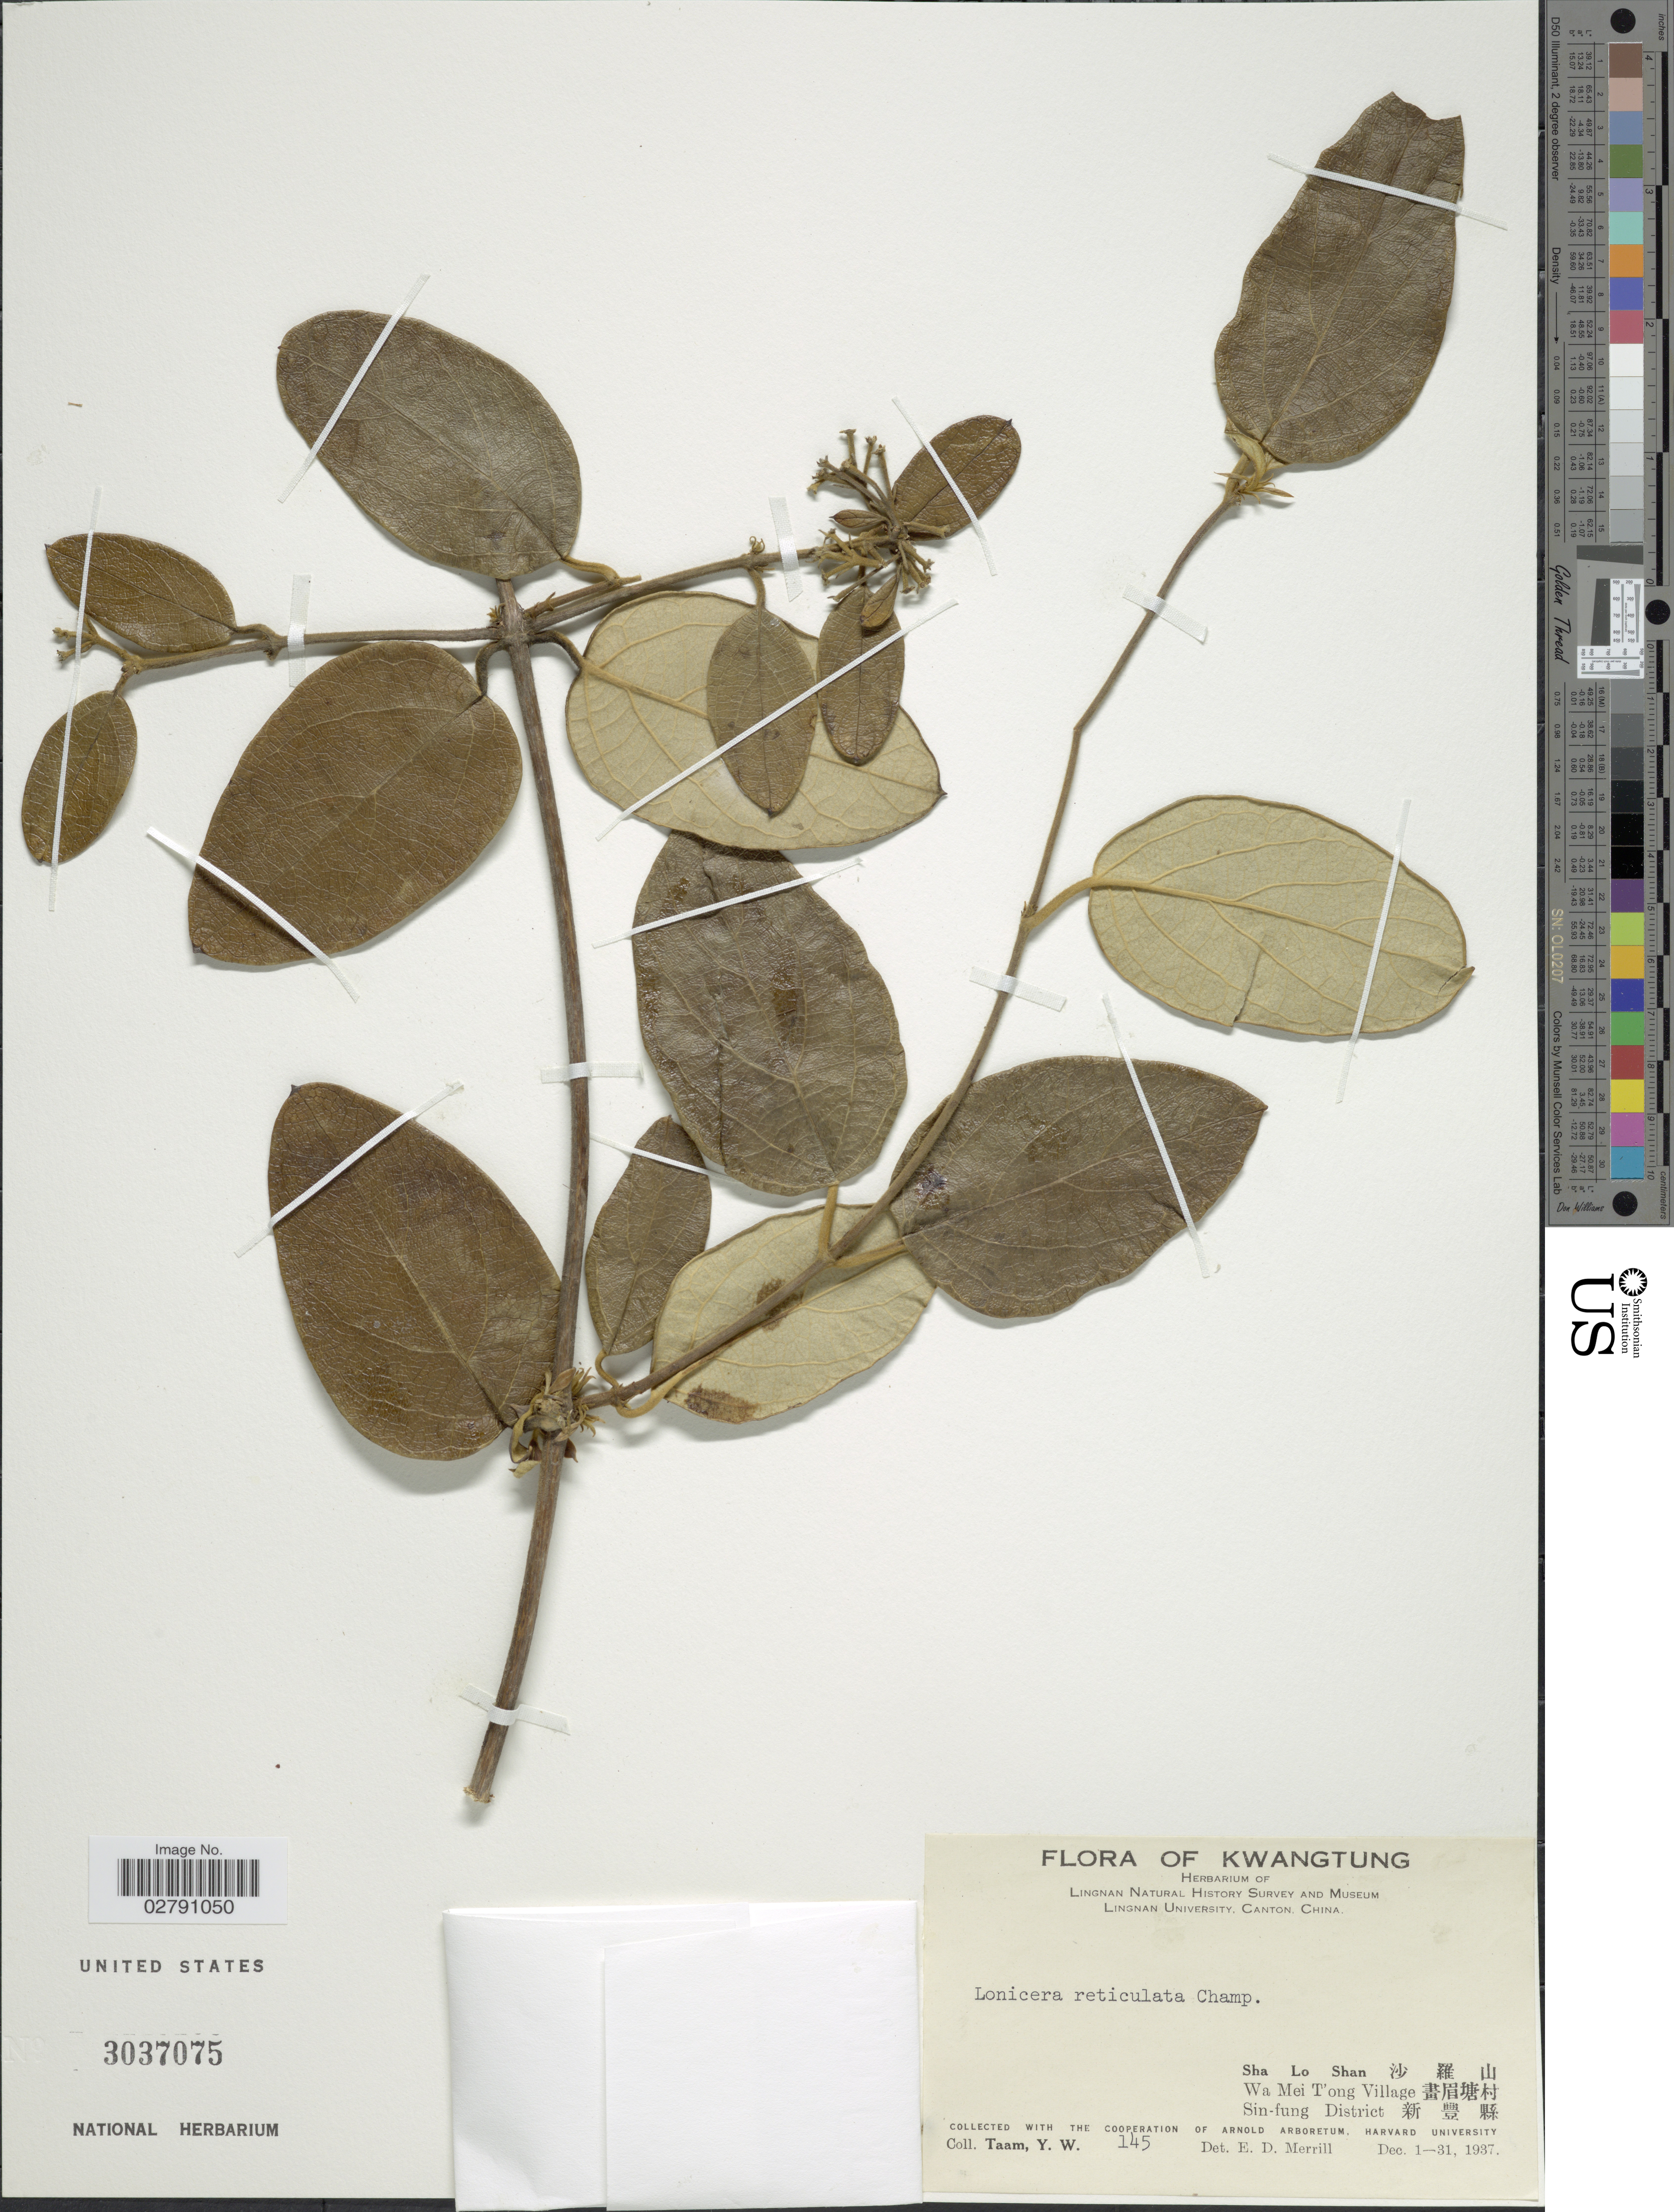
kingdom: Plantae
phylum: Tracheophyta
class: Magnoliopsida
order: Dipsacales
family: Caprifoliaceae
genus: Lonicera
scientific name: Lonicera reticulata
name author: Champ.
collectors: Y. W. Taam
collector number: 145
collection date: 1937-12-01/1937-12-31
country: China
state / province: Guangdong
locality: Kwangtung. Sha Lo Shan X. Wa Mei T'ong Village X. Sin-fung District X.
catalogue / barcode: US 3037075